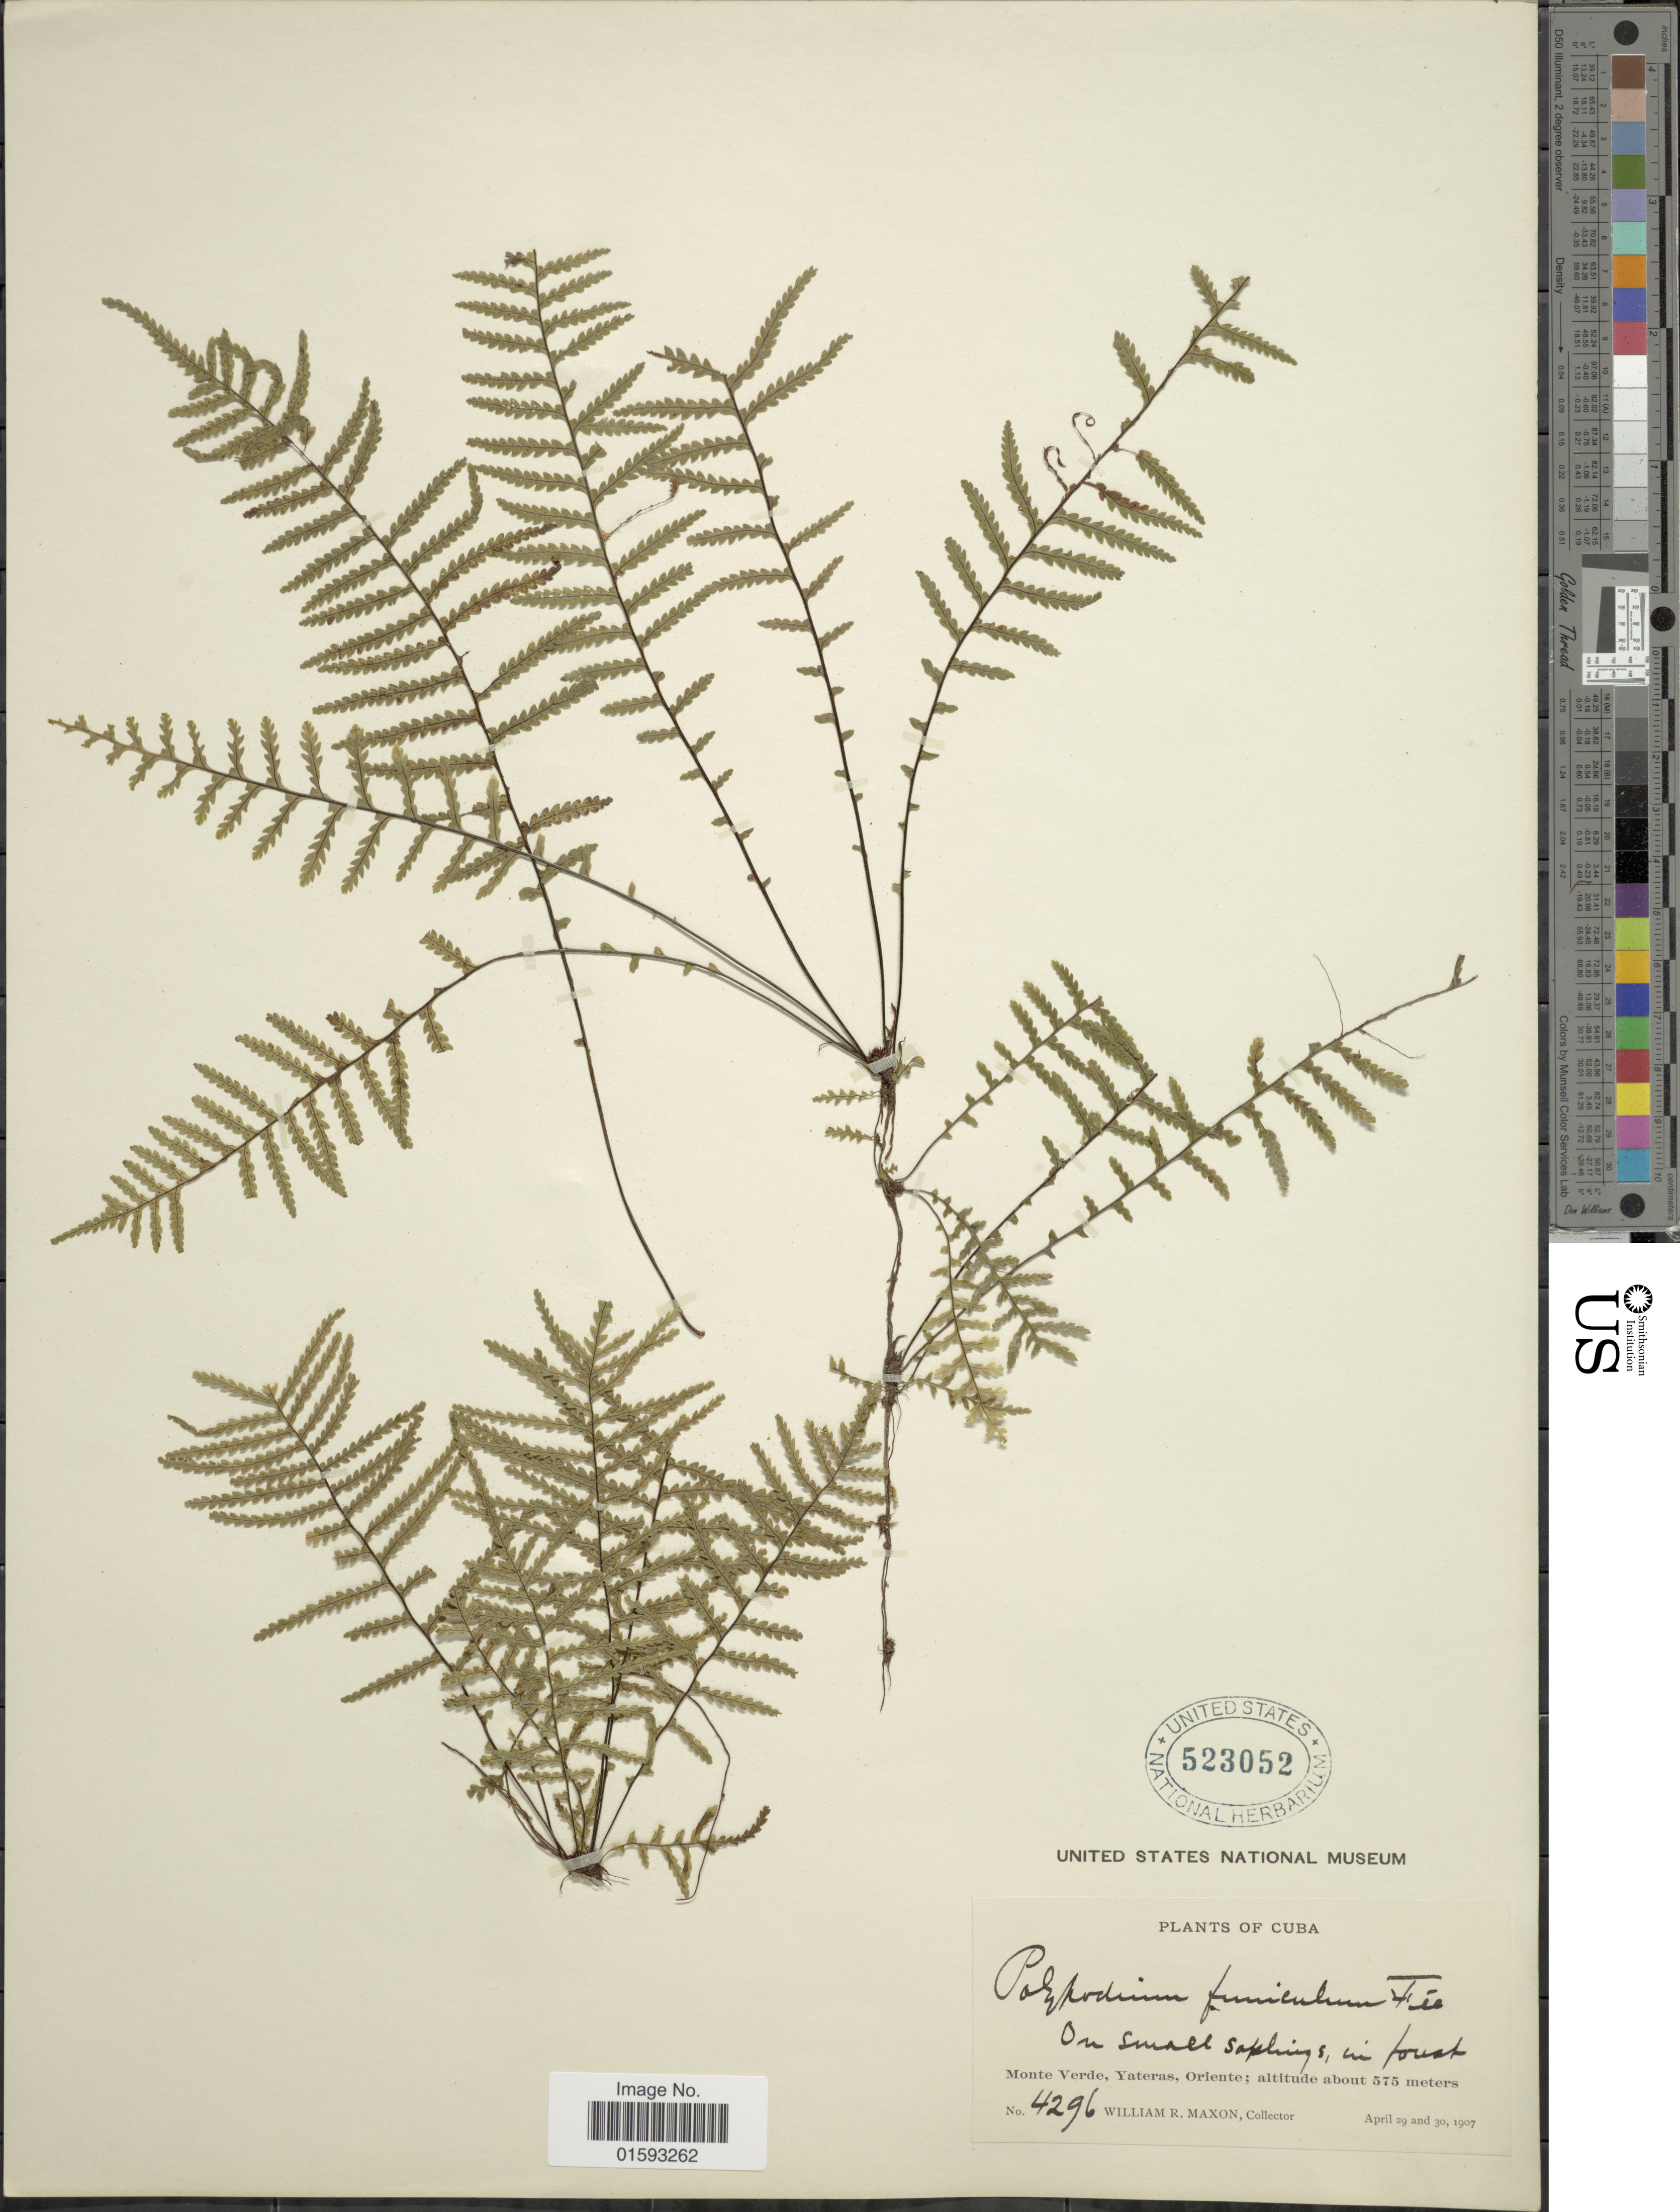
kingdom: Plantae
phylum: Tracheophyta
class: Polypodiopsida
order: Polypodiales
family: Polypodiaceae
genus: Pecluma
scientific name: Pecluma funicula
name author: (Fée) M.G. Price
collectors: W. R. Maxon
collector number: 4296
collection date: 1907-04-29/1907-04-30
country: Cuba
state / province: Oriente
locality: Monte Verde, Yateras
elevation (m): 575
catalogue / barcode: US 523052